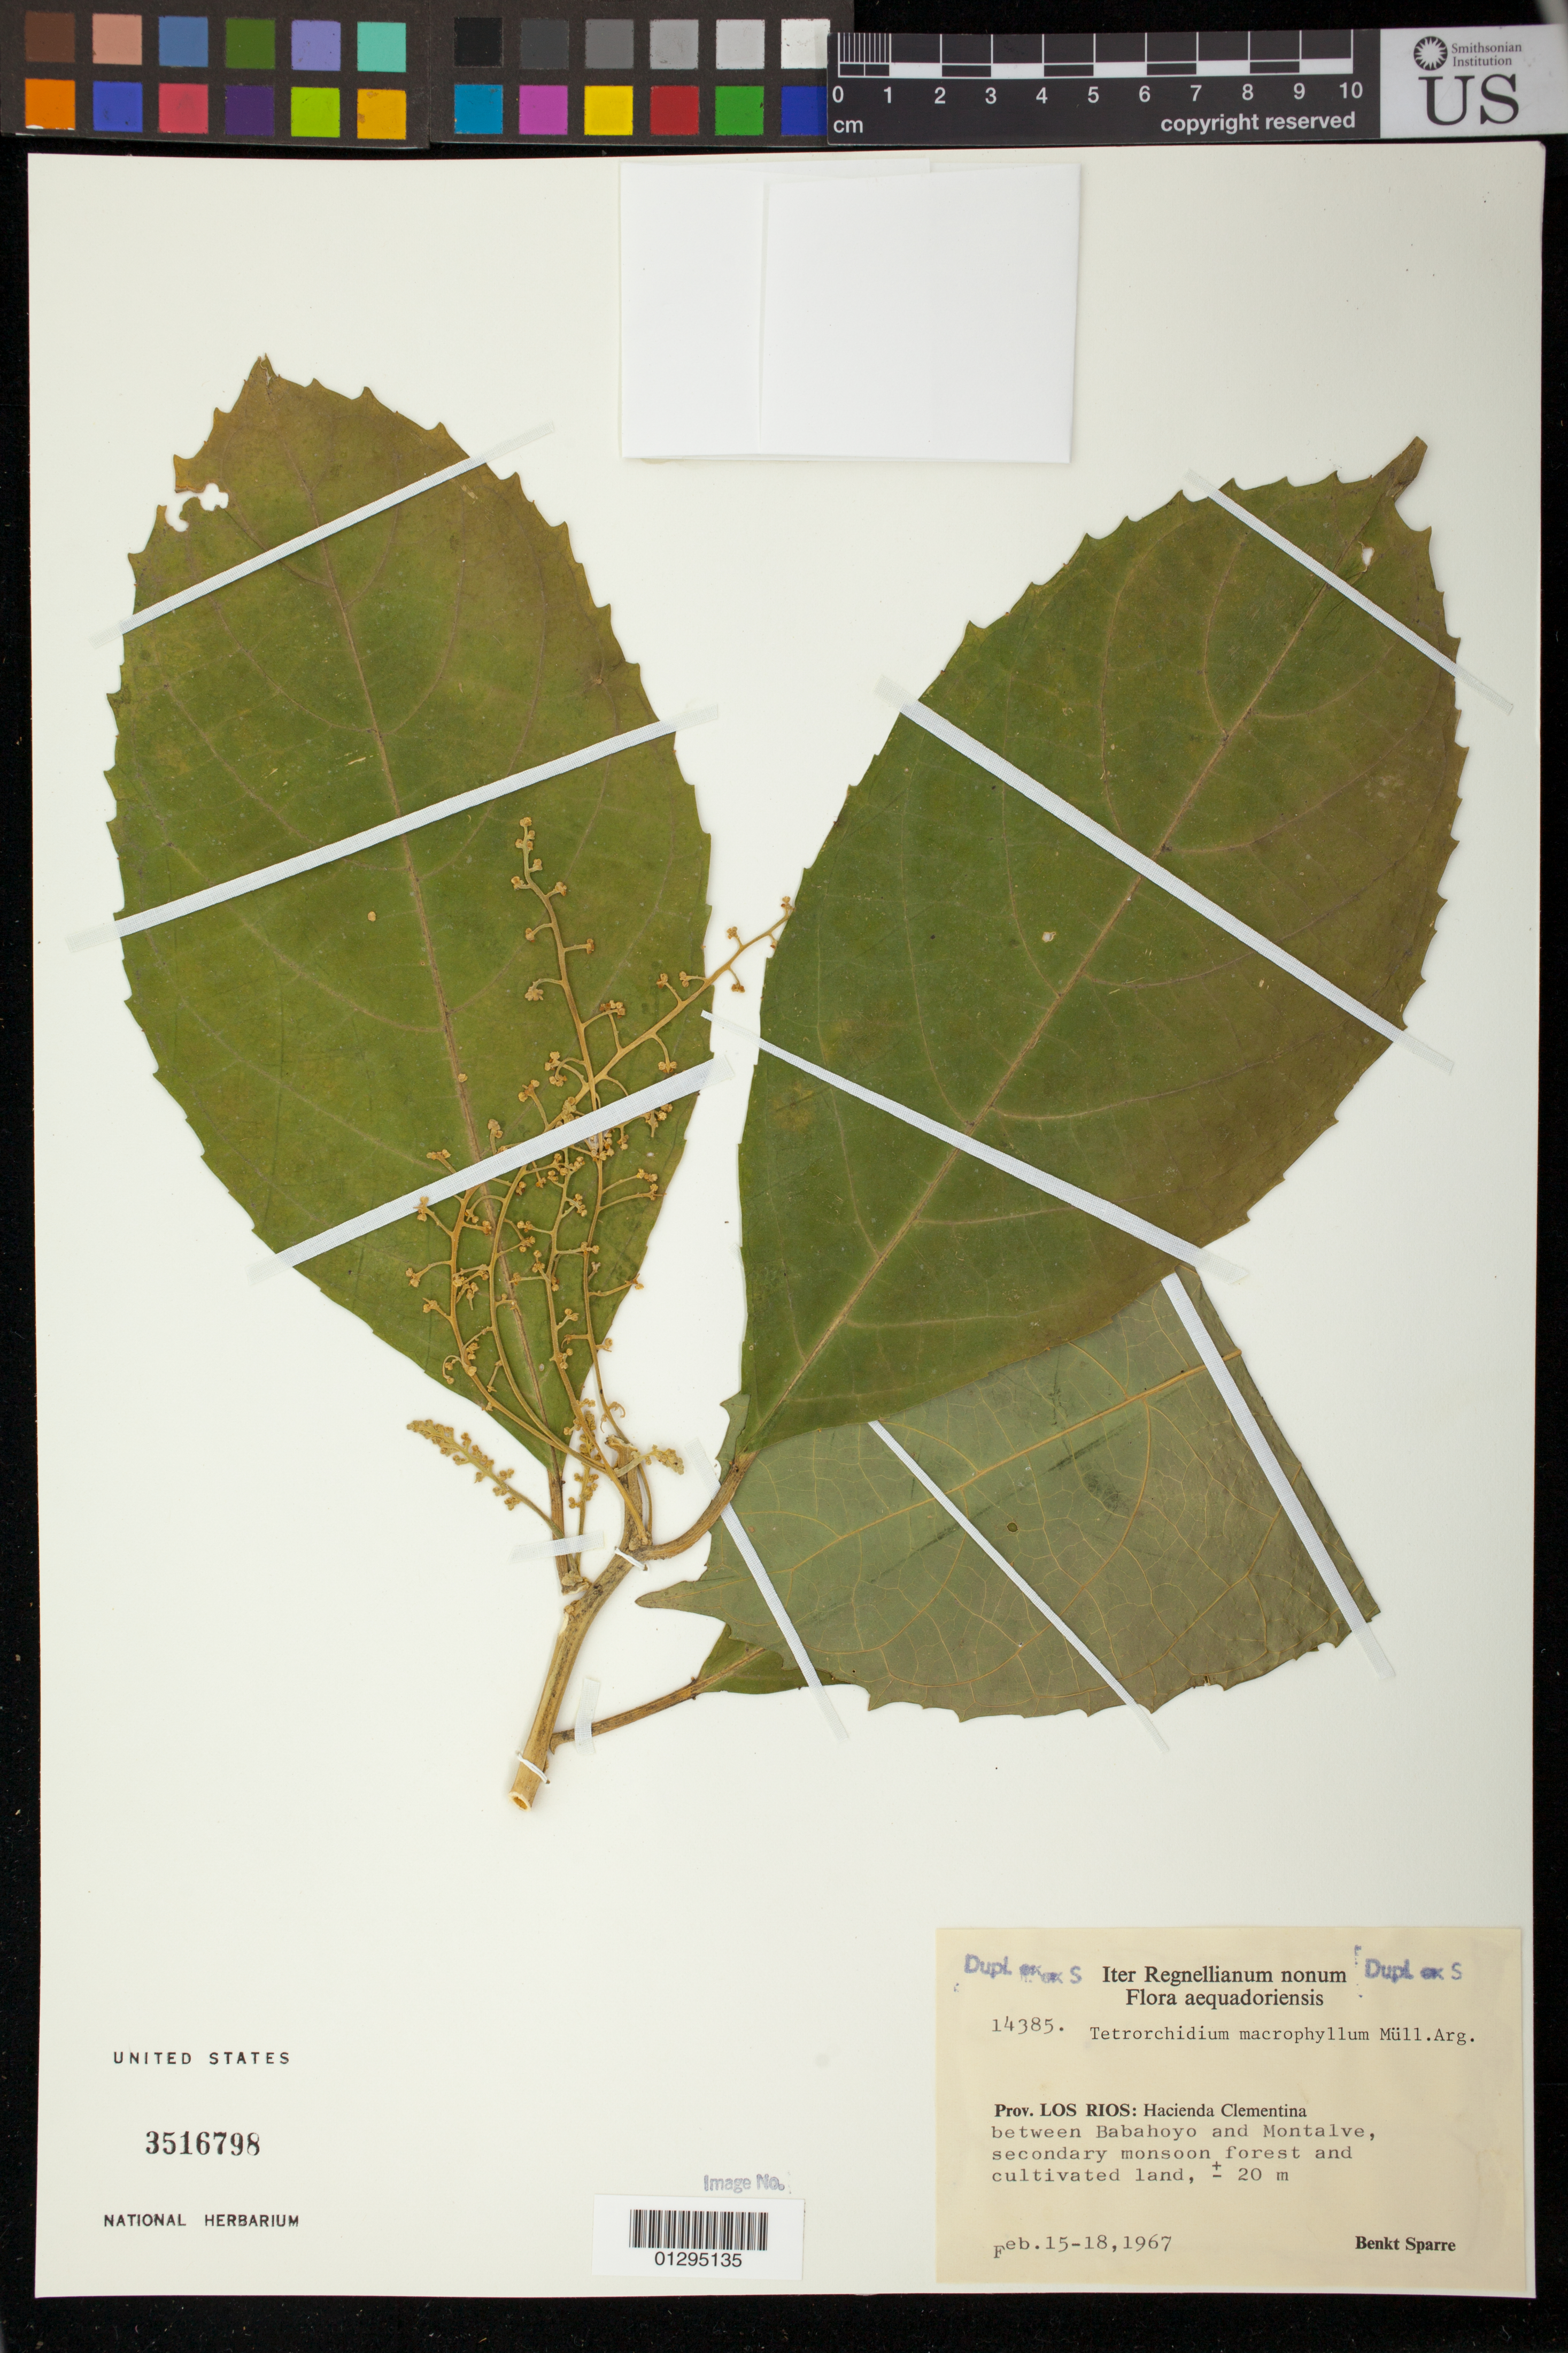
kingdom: Plantae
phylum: Tracheophyta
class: Magnoliopsida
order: Malpighiales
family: Euphorbiaceae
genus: Tetrorchidium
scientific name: Tetrorchidium macrophyllum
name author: Müll. Arg.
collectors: B. Sparre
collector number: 14385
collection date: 1967-02-15/1967-02-18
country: Ecuador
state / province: Los Ríos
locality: Hacienda Clementina, between Bbahoyo and Montalve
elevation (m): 20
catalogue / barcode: US 3516798